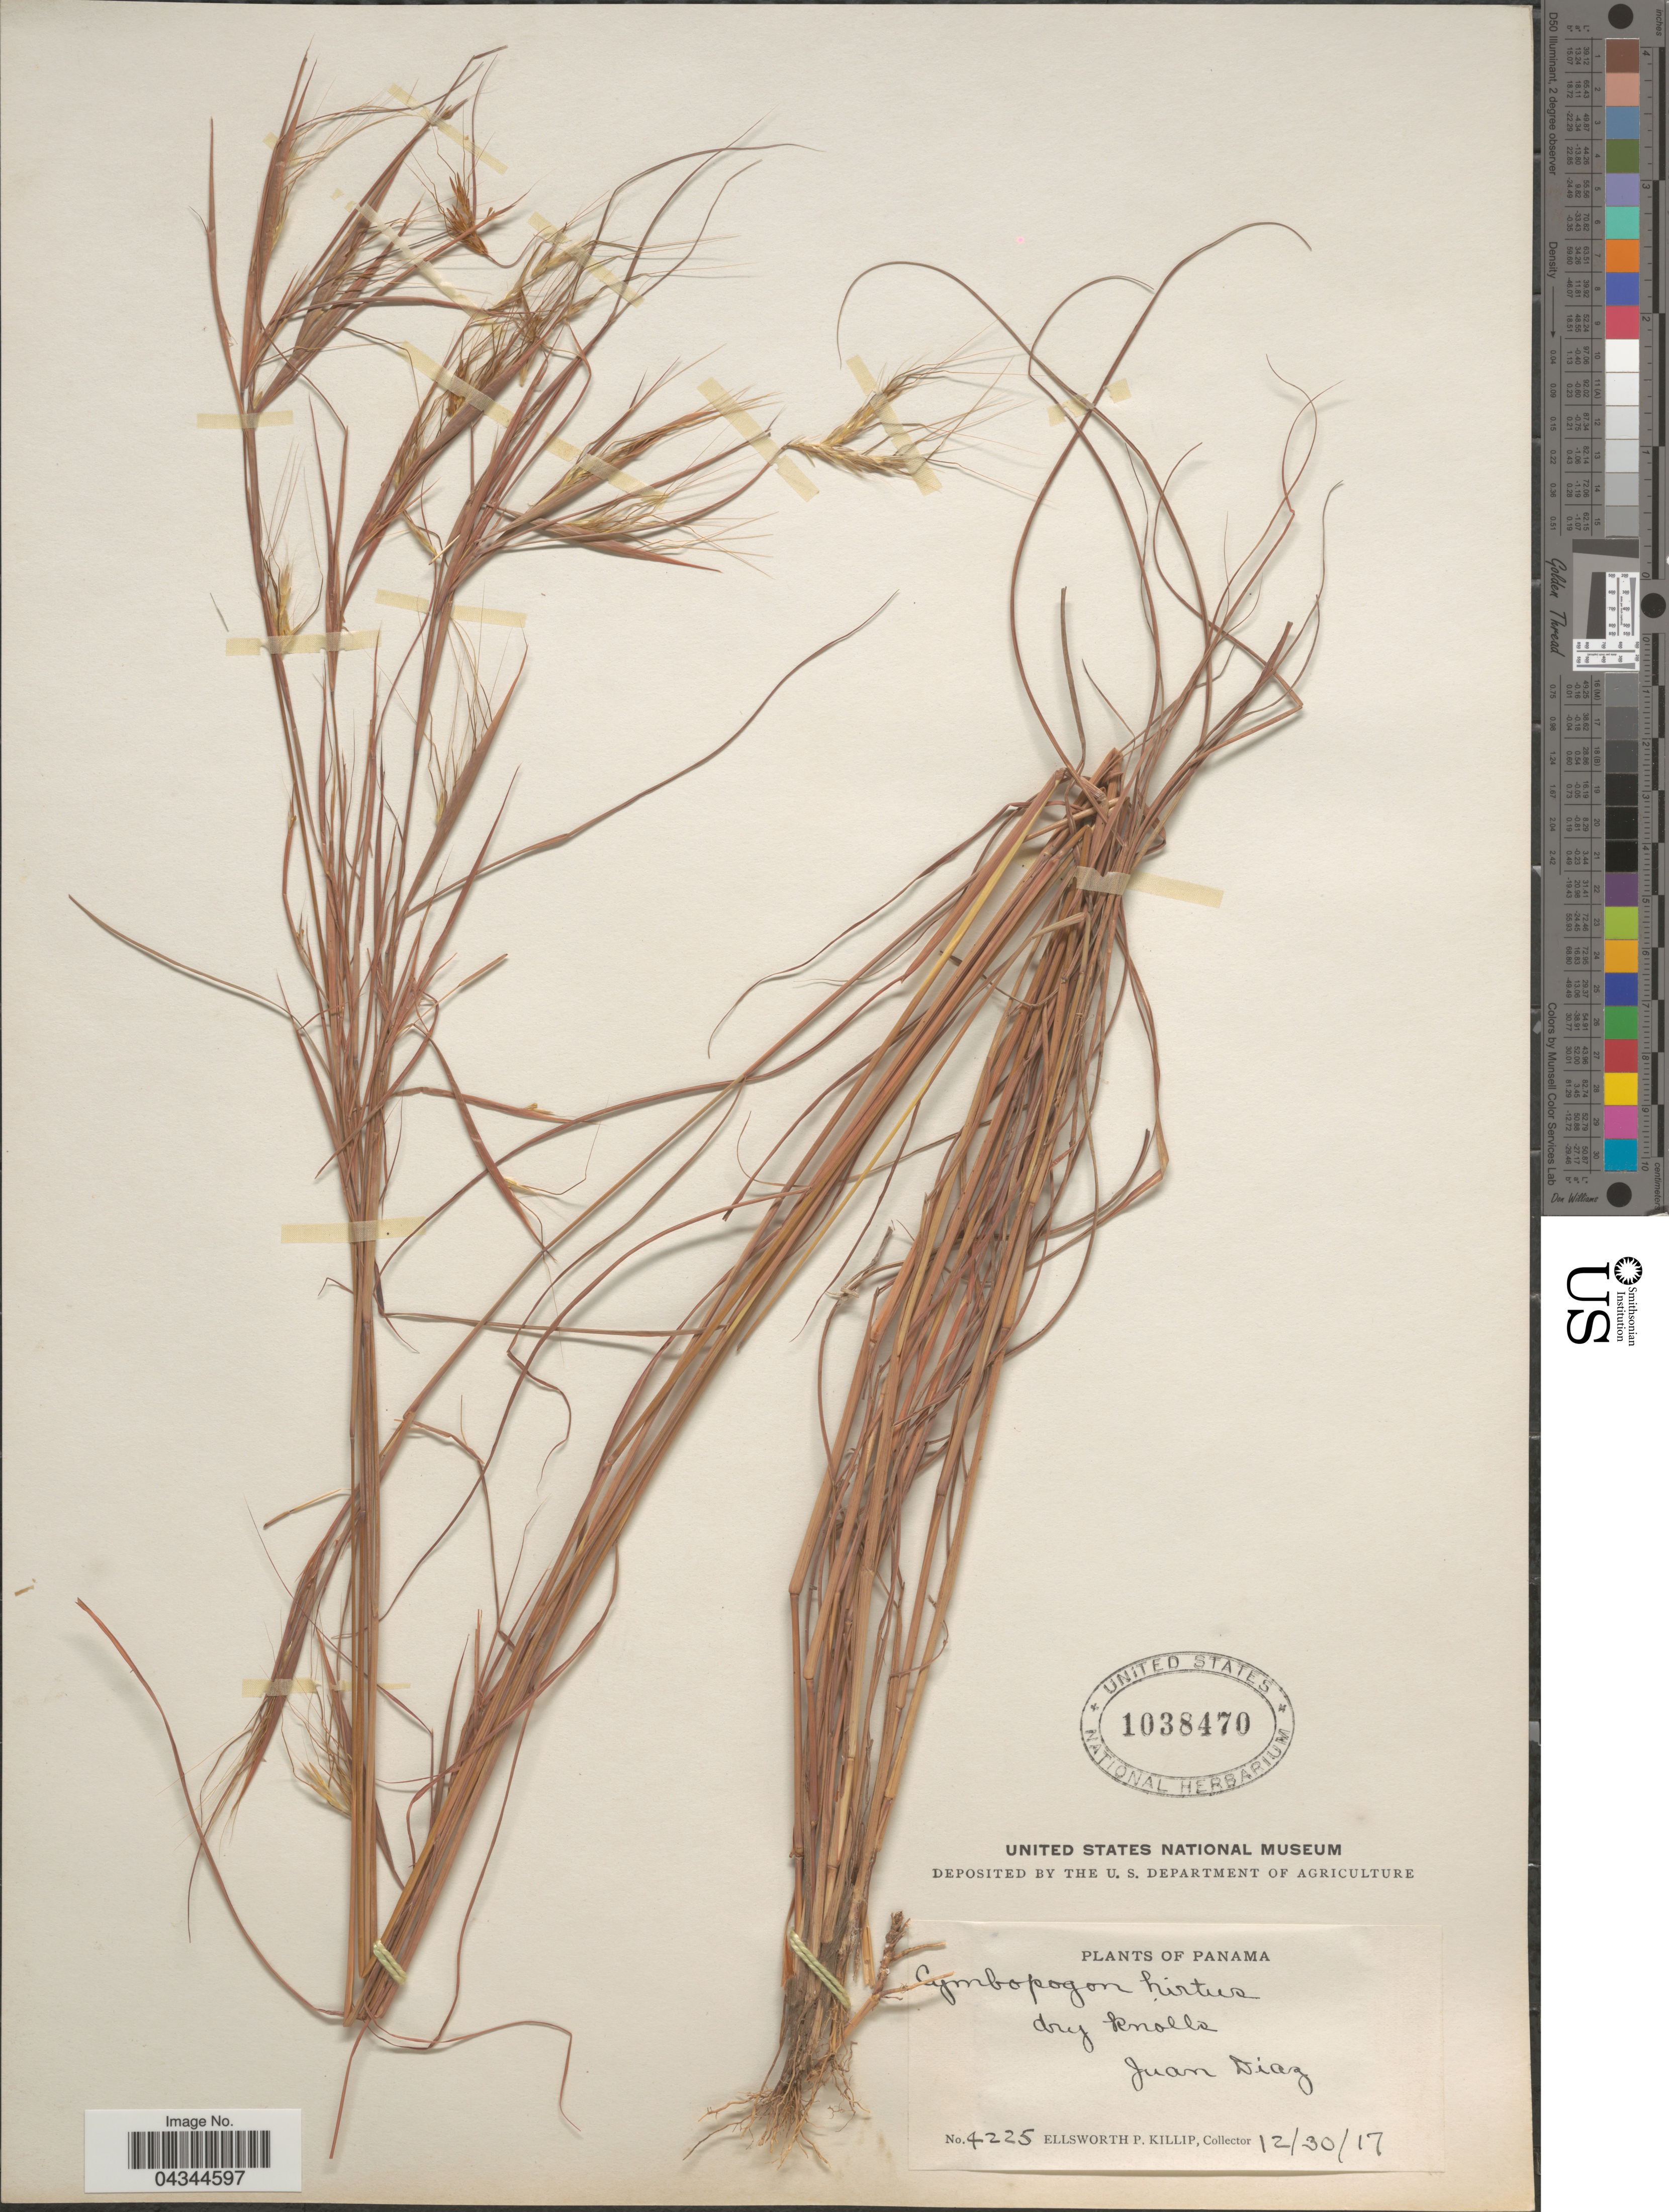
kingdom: Plantae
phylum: Tracheophyta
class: Liliopsida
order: Poales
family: Poaceae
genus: Andropogon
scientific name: Andropogon angustatus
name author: (J. Presl) Steud.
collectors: E. P. Killip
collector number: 4225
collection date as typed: Transcribed d/m/y: 30/12/17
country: Panama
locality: Juan Diaz.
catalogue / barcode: US 1038470